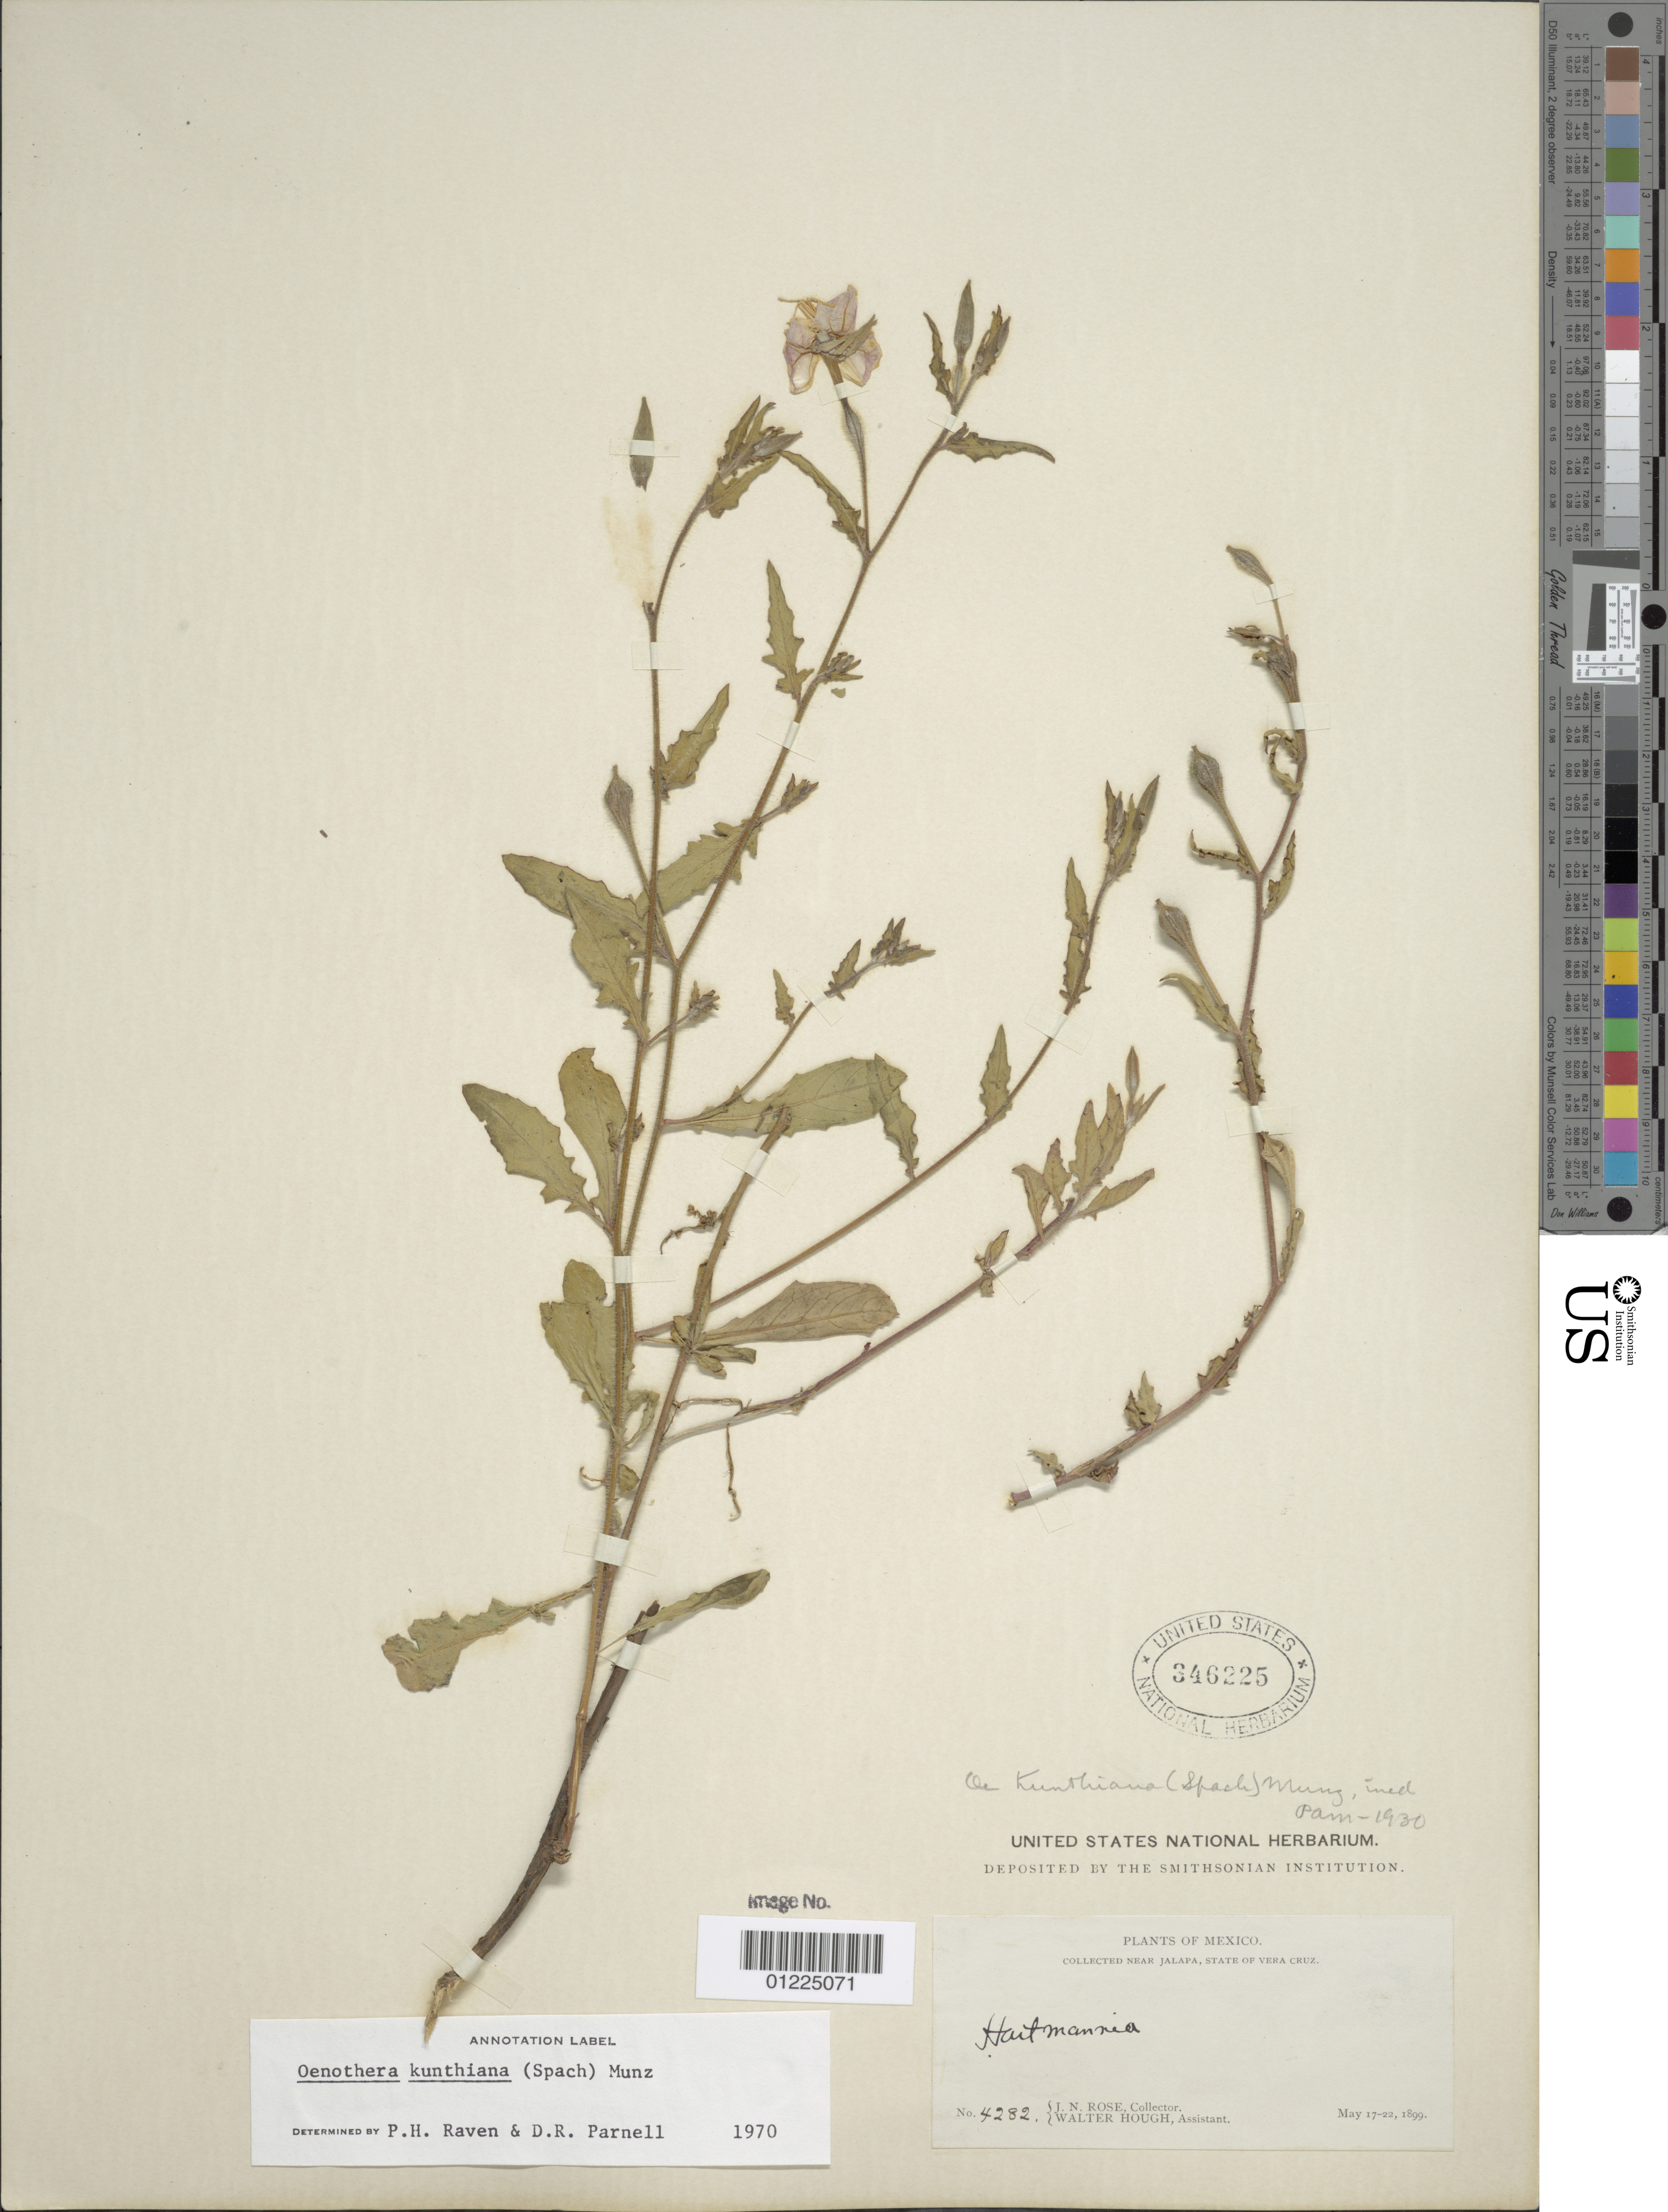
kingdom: Plantae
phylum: Tracheophyta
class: Magnoliopsida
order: Myrtales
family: Onagraceae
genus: Oenothera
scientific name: Oenothera kunthiana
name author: (Spach) Munz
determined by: Raven, P. H.; Parnell, D. R.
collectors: J. N. Rose & W. Hough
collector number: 4282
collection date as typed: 17 May 1899 to 22 May 1899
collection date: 1899-05-17/1899-05-22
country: Mexico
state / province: Veracruz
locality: Near Jalapa, State of Veracruz.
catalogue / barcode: US 346225